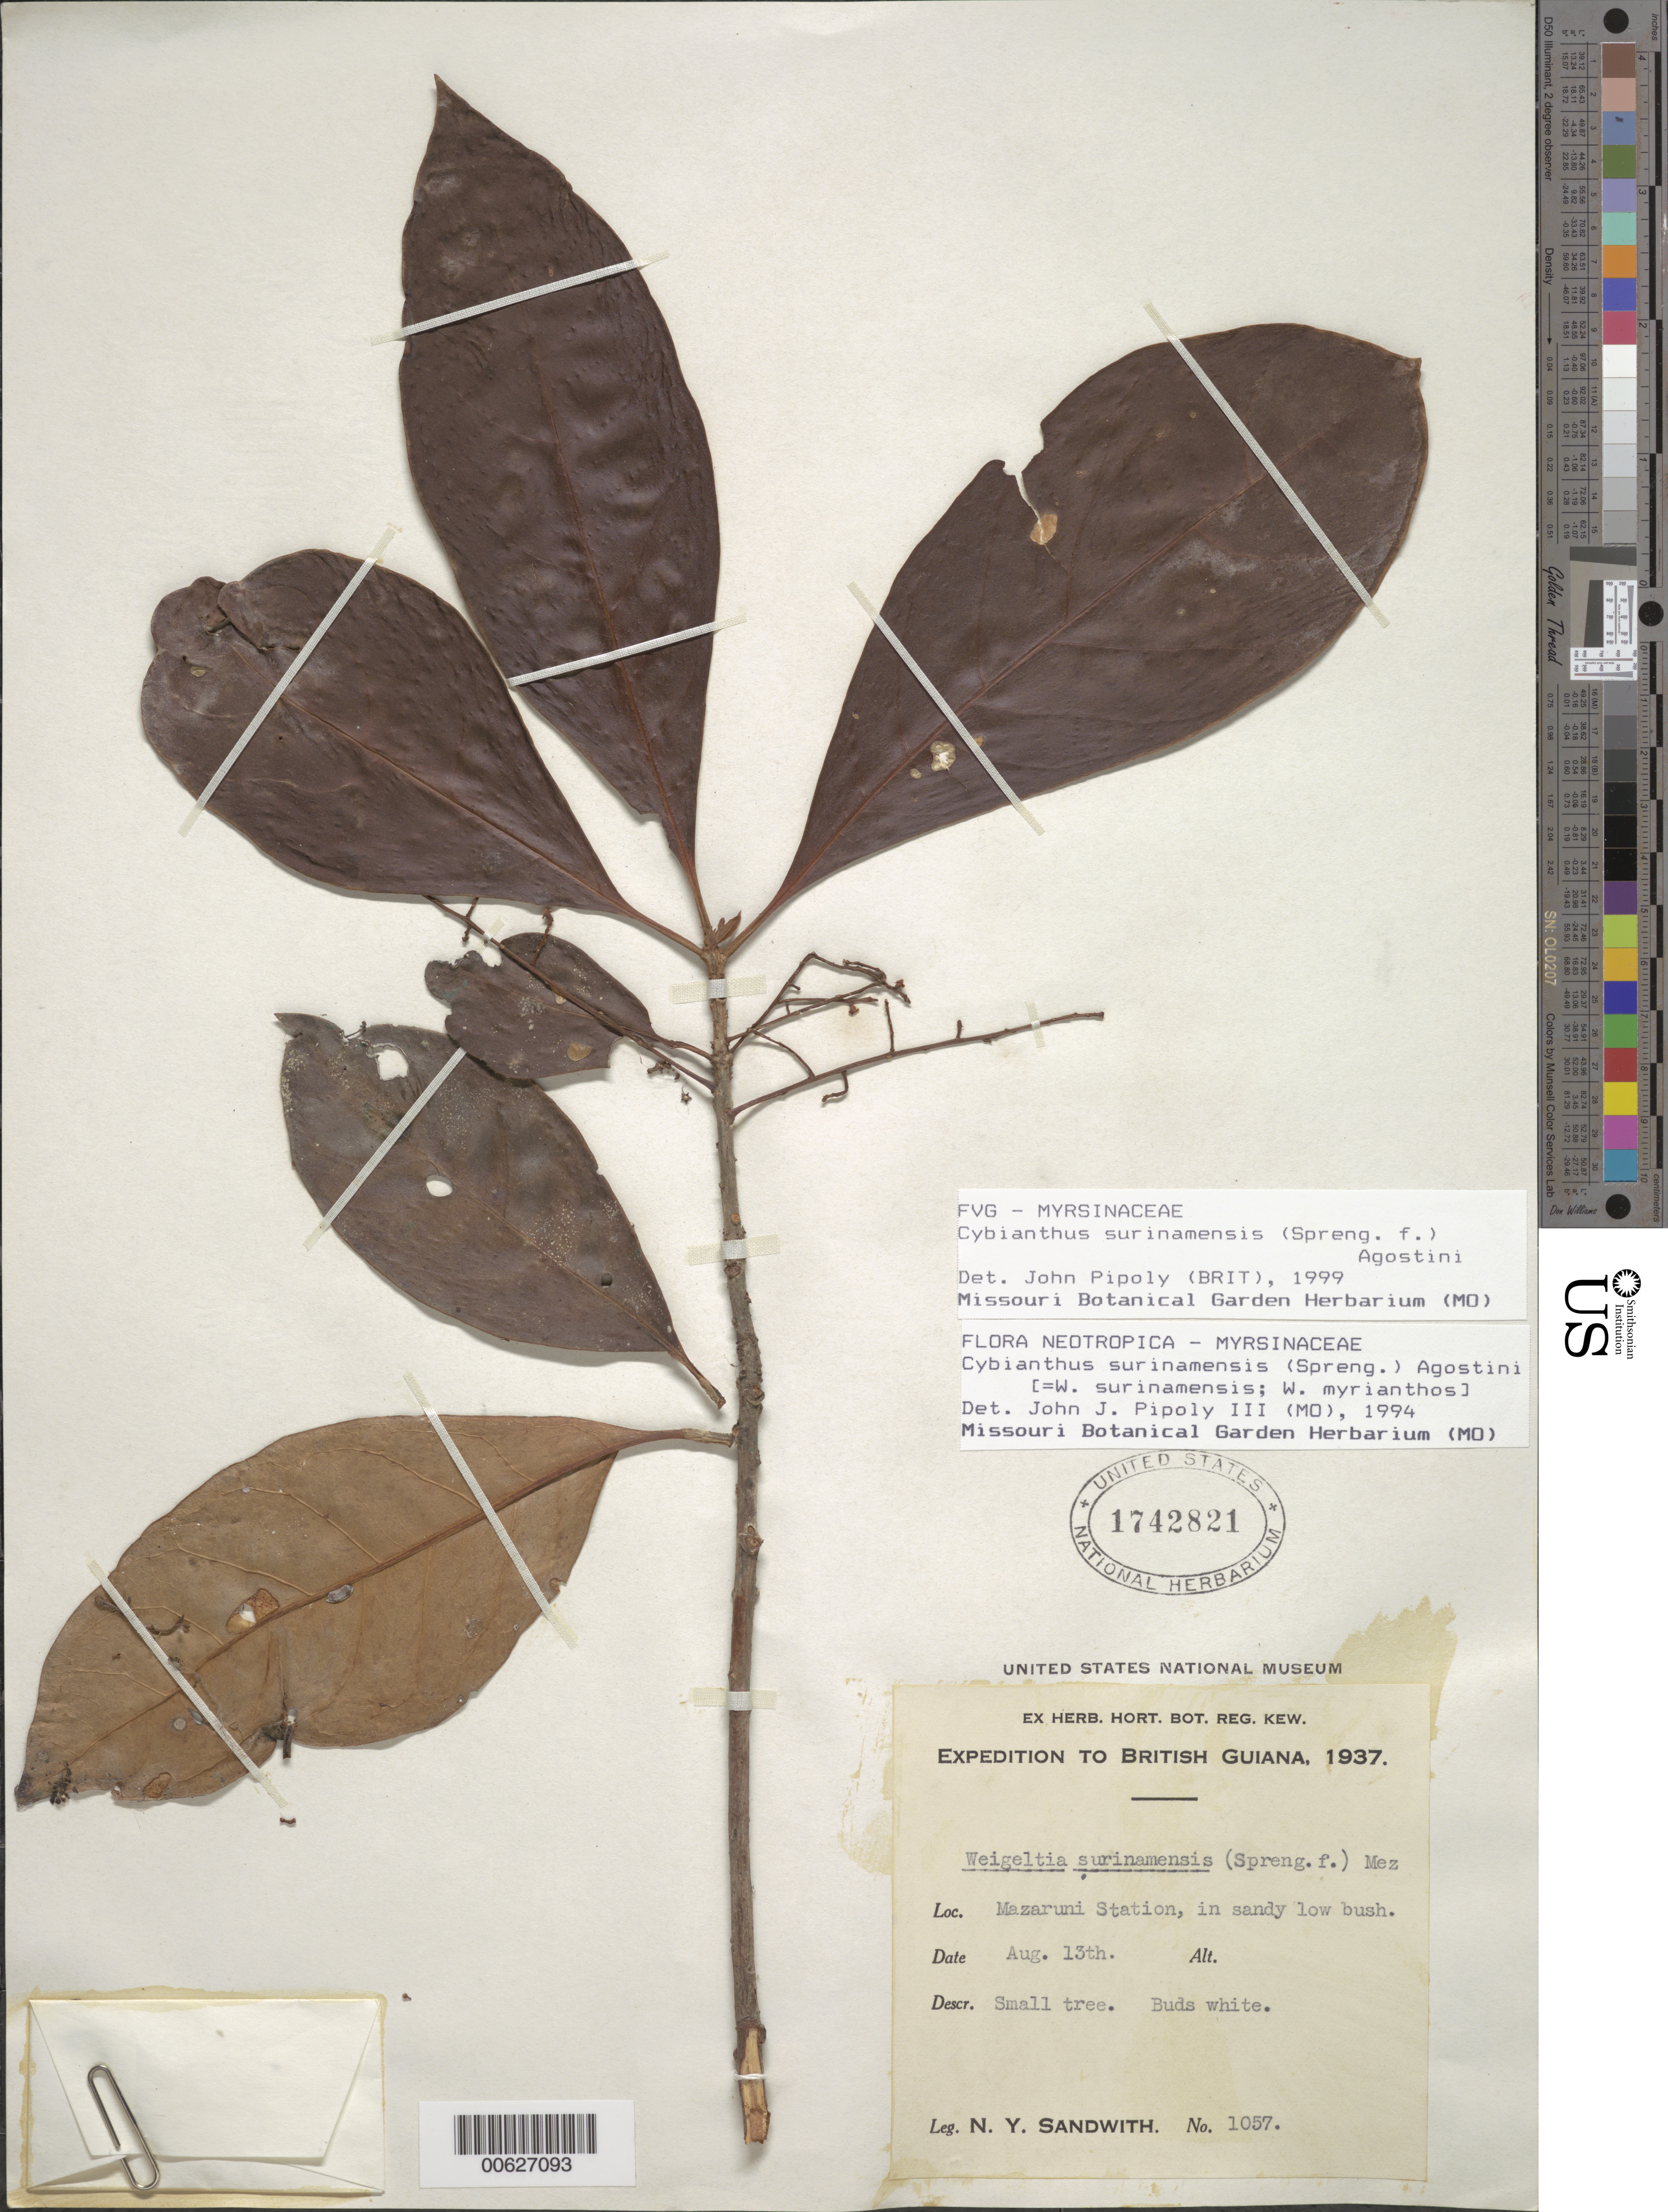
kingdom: Plantae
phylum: Tracheophyta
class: Magnoliopsida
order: Ericales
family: Primulaceae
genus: Cybianthus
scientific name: Cybianthus surinamensis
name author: (Spreng.) G. Agostini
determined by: Pipoly, J. J., III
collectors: N. Y. Sandwith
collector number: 1057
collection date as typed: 13-Aug-37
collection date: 1937-08-13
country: Guyana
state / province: Cuyuni-Mazaruni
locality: Mazaruni Station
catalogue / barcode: US 1742821